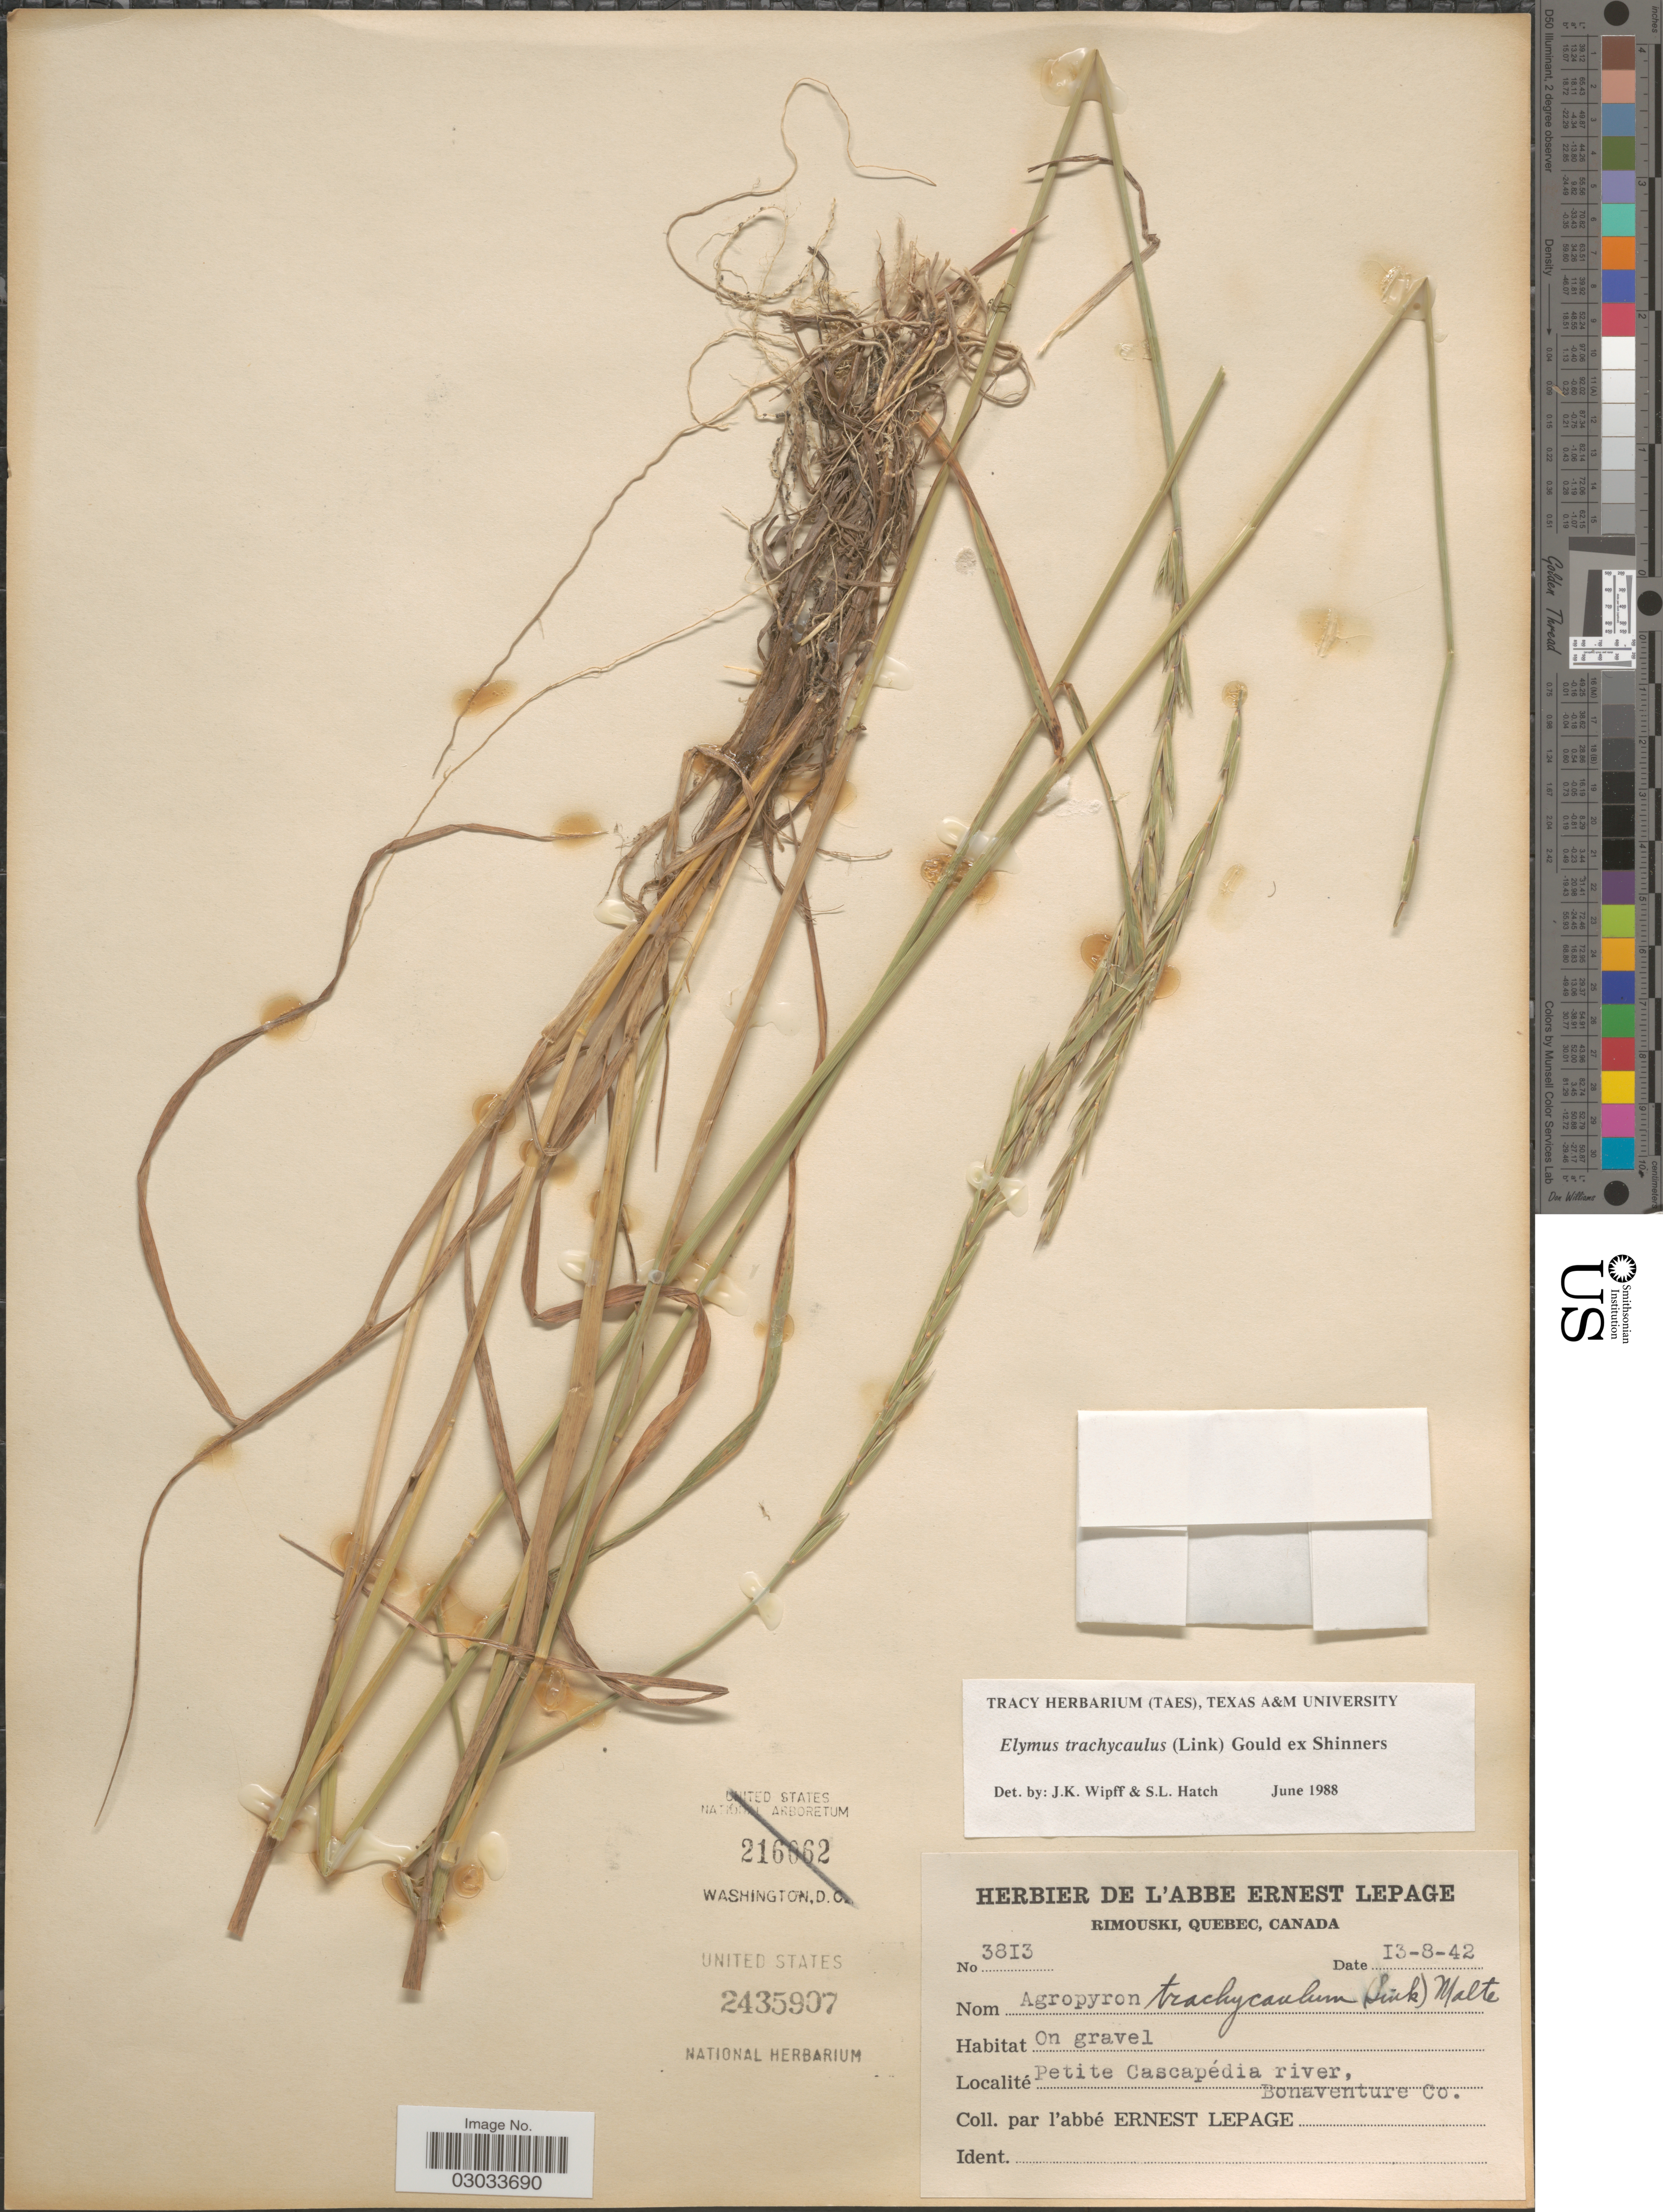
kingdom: Plantae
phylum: Tracheophyta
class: Liliopsida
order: Poales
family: Poaceae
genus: Elymus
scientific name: Elymus trachycaulus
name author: (Link) Gould ex Shinners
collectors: E. Lepage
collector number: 3813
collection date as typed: Transcribed d/m/y: 13/8/42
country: Canada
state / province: Quebec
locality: On gravel. Petite Cascapédia river, Bonaventure Co.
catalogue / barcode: US 2435907